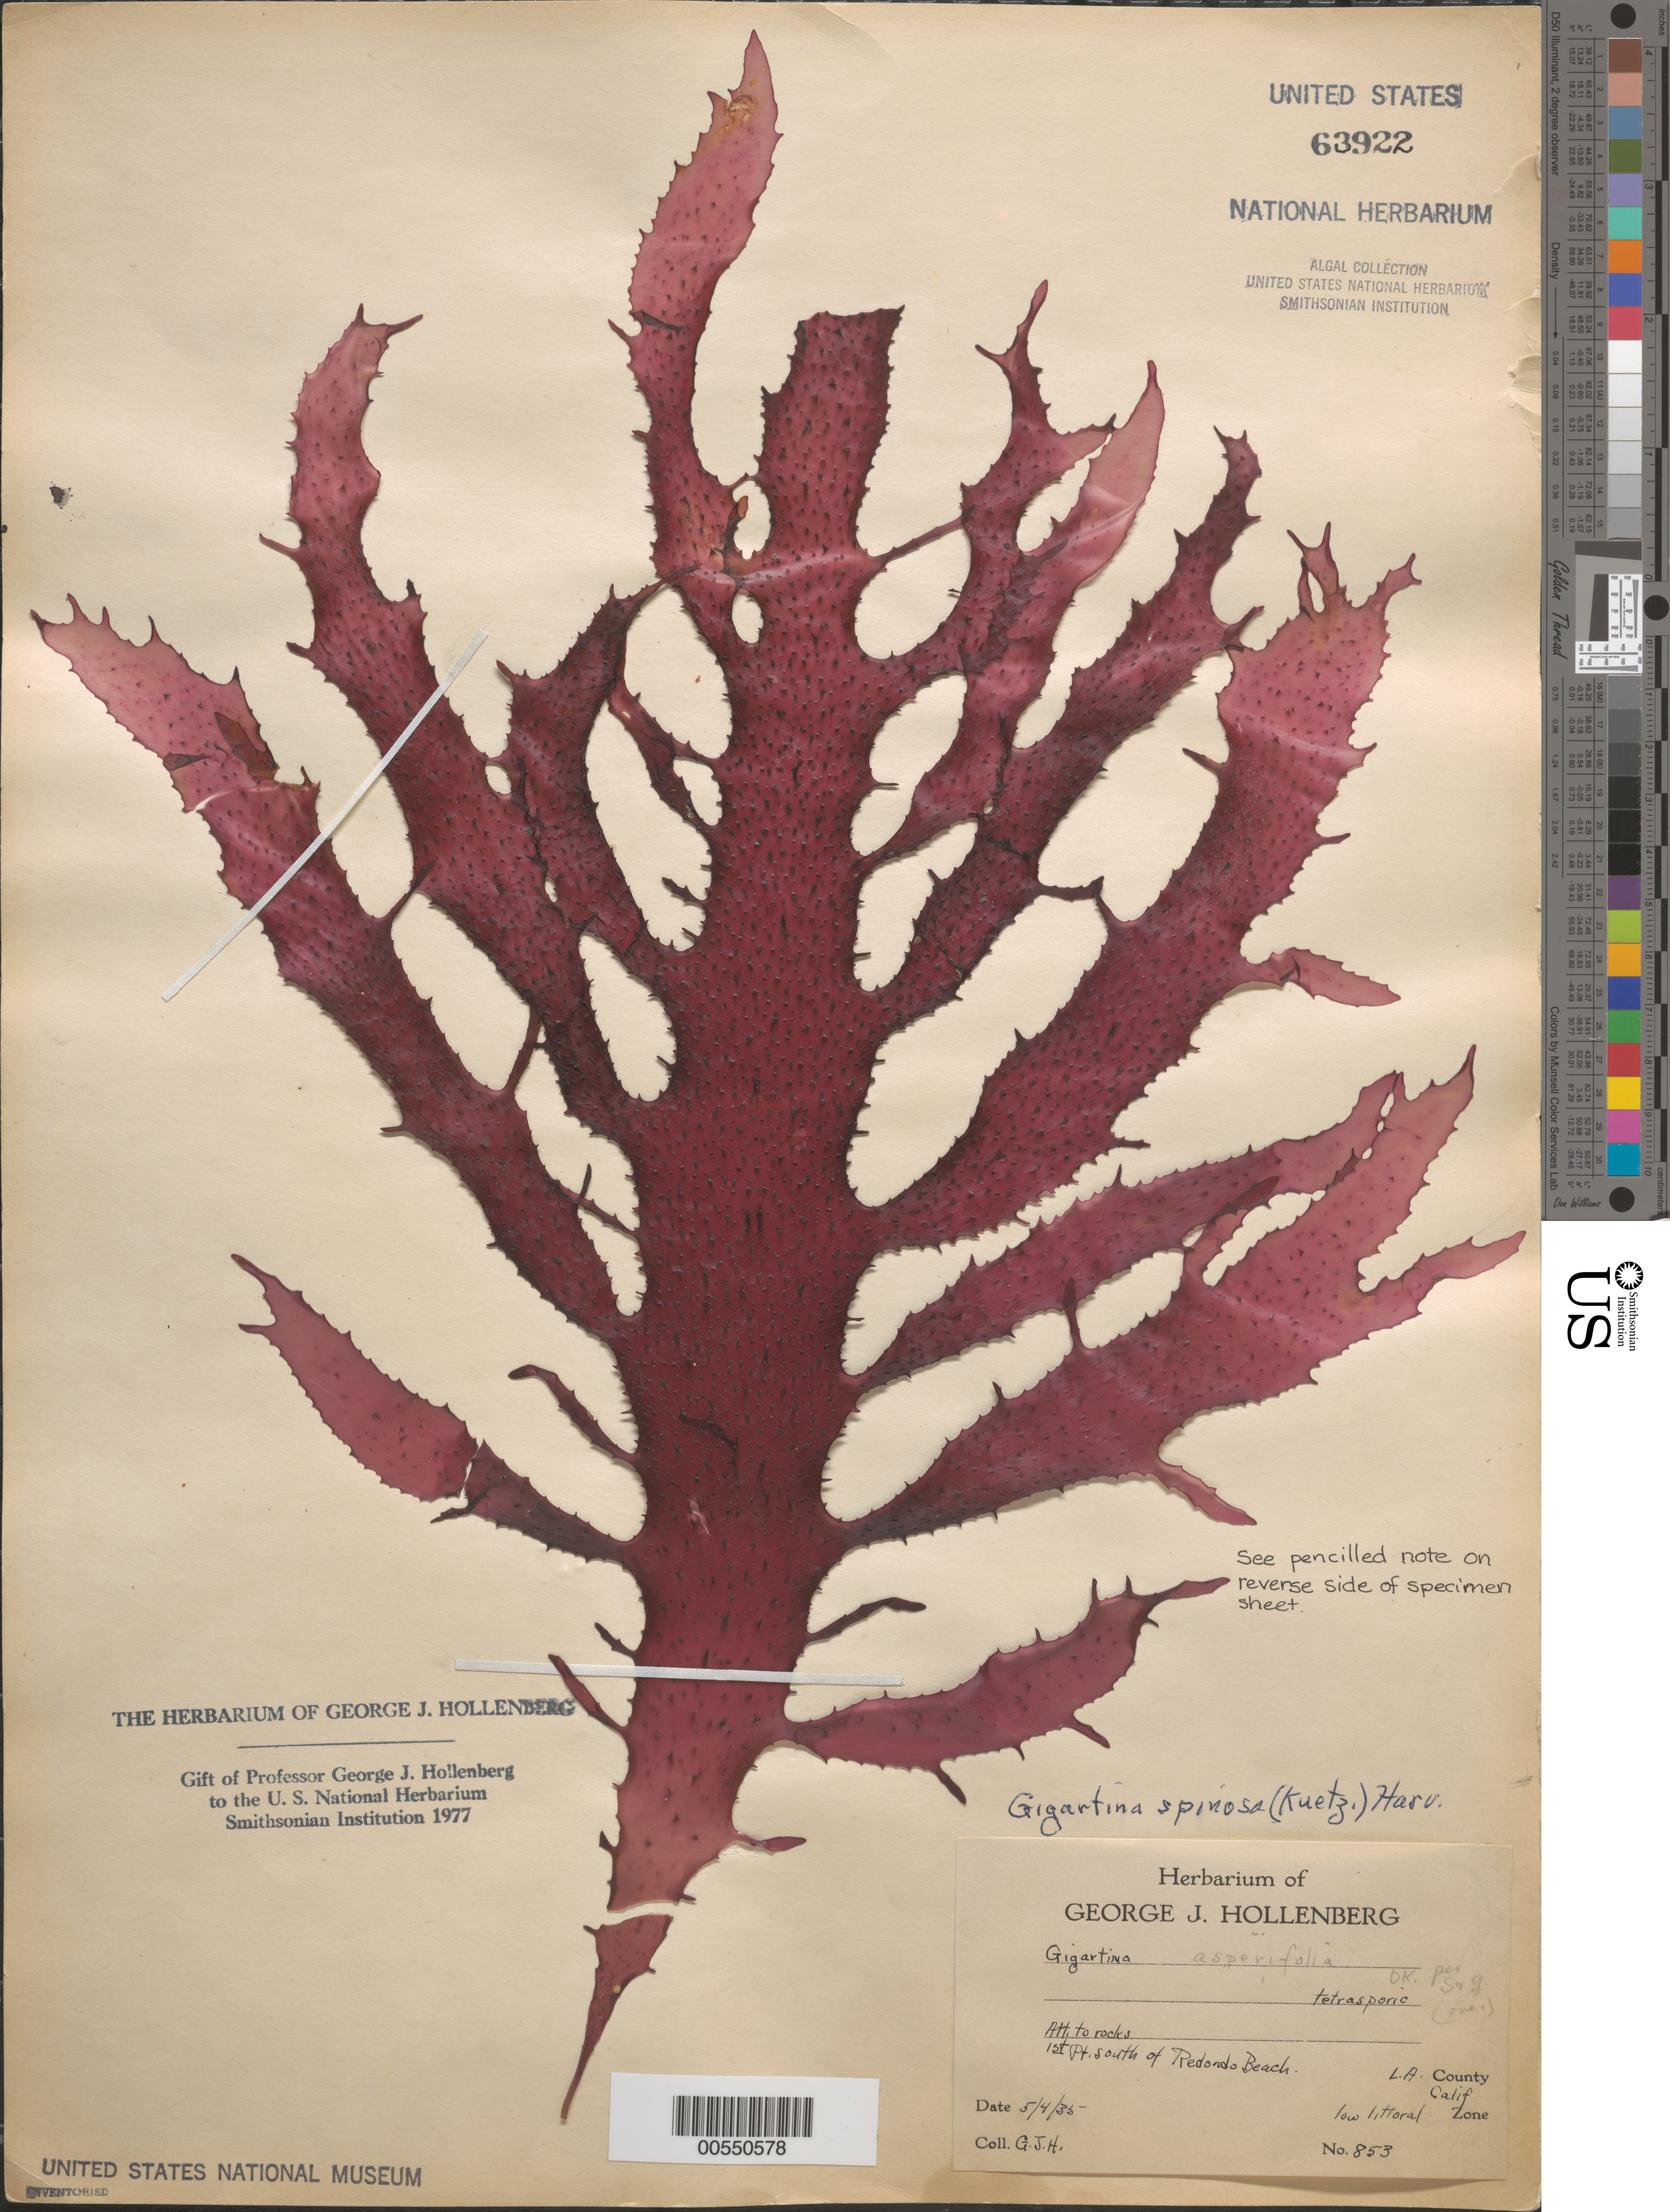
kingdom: Plantae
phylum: Rhodophyta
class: Florideophyceae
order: Gigartinales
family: Gigartinaceae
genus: Chondracanthus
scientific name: Chondracanthus spinosus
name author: (Kütz.) Guiry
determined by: Algae name updating Project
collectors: G. Hollenberg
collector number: GJH 853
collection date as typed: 04 May 1935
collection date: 1935-05-04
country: United States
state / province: California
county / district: Los Angeles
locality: First point south of Redondo Beach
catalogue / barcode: US 63922